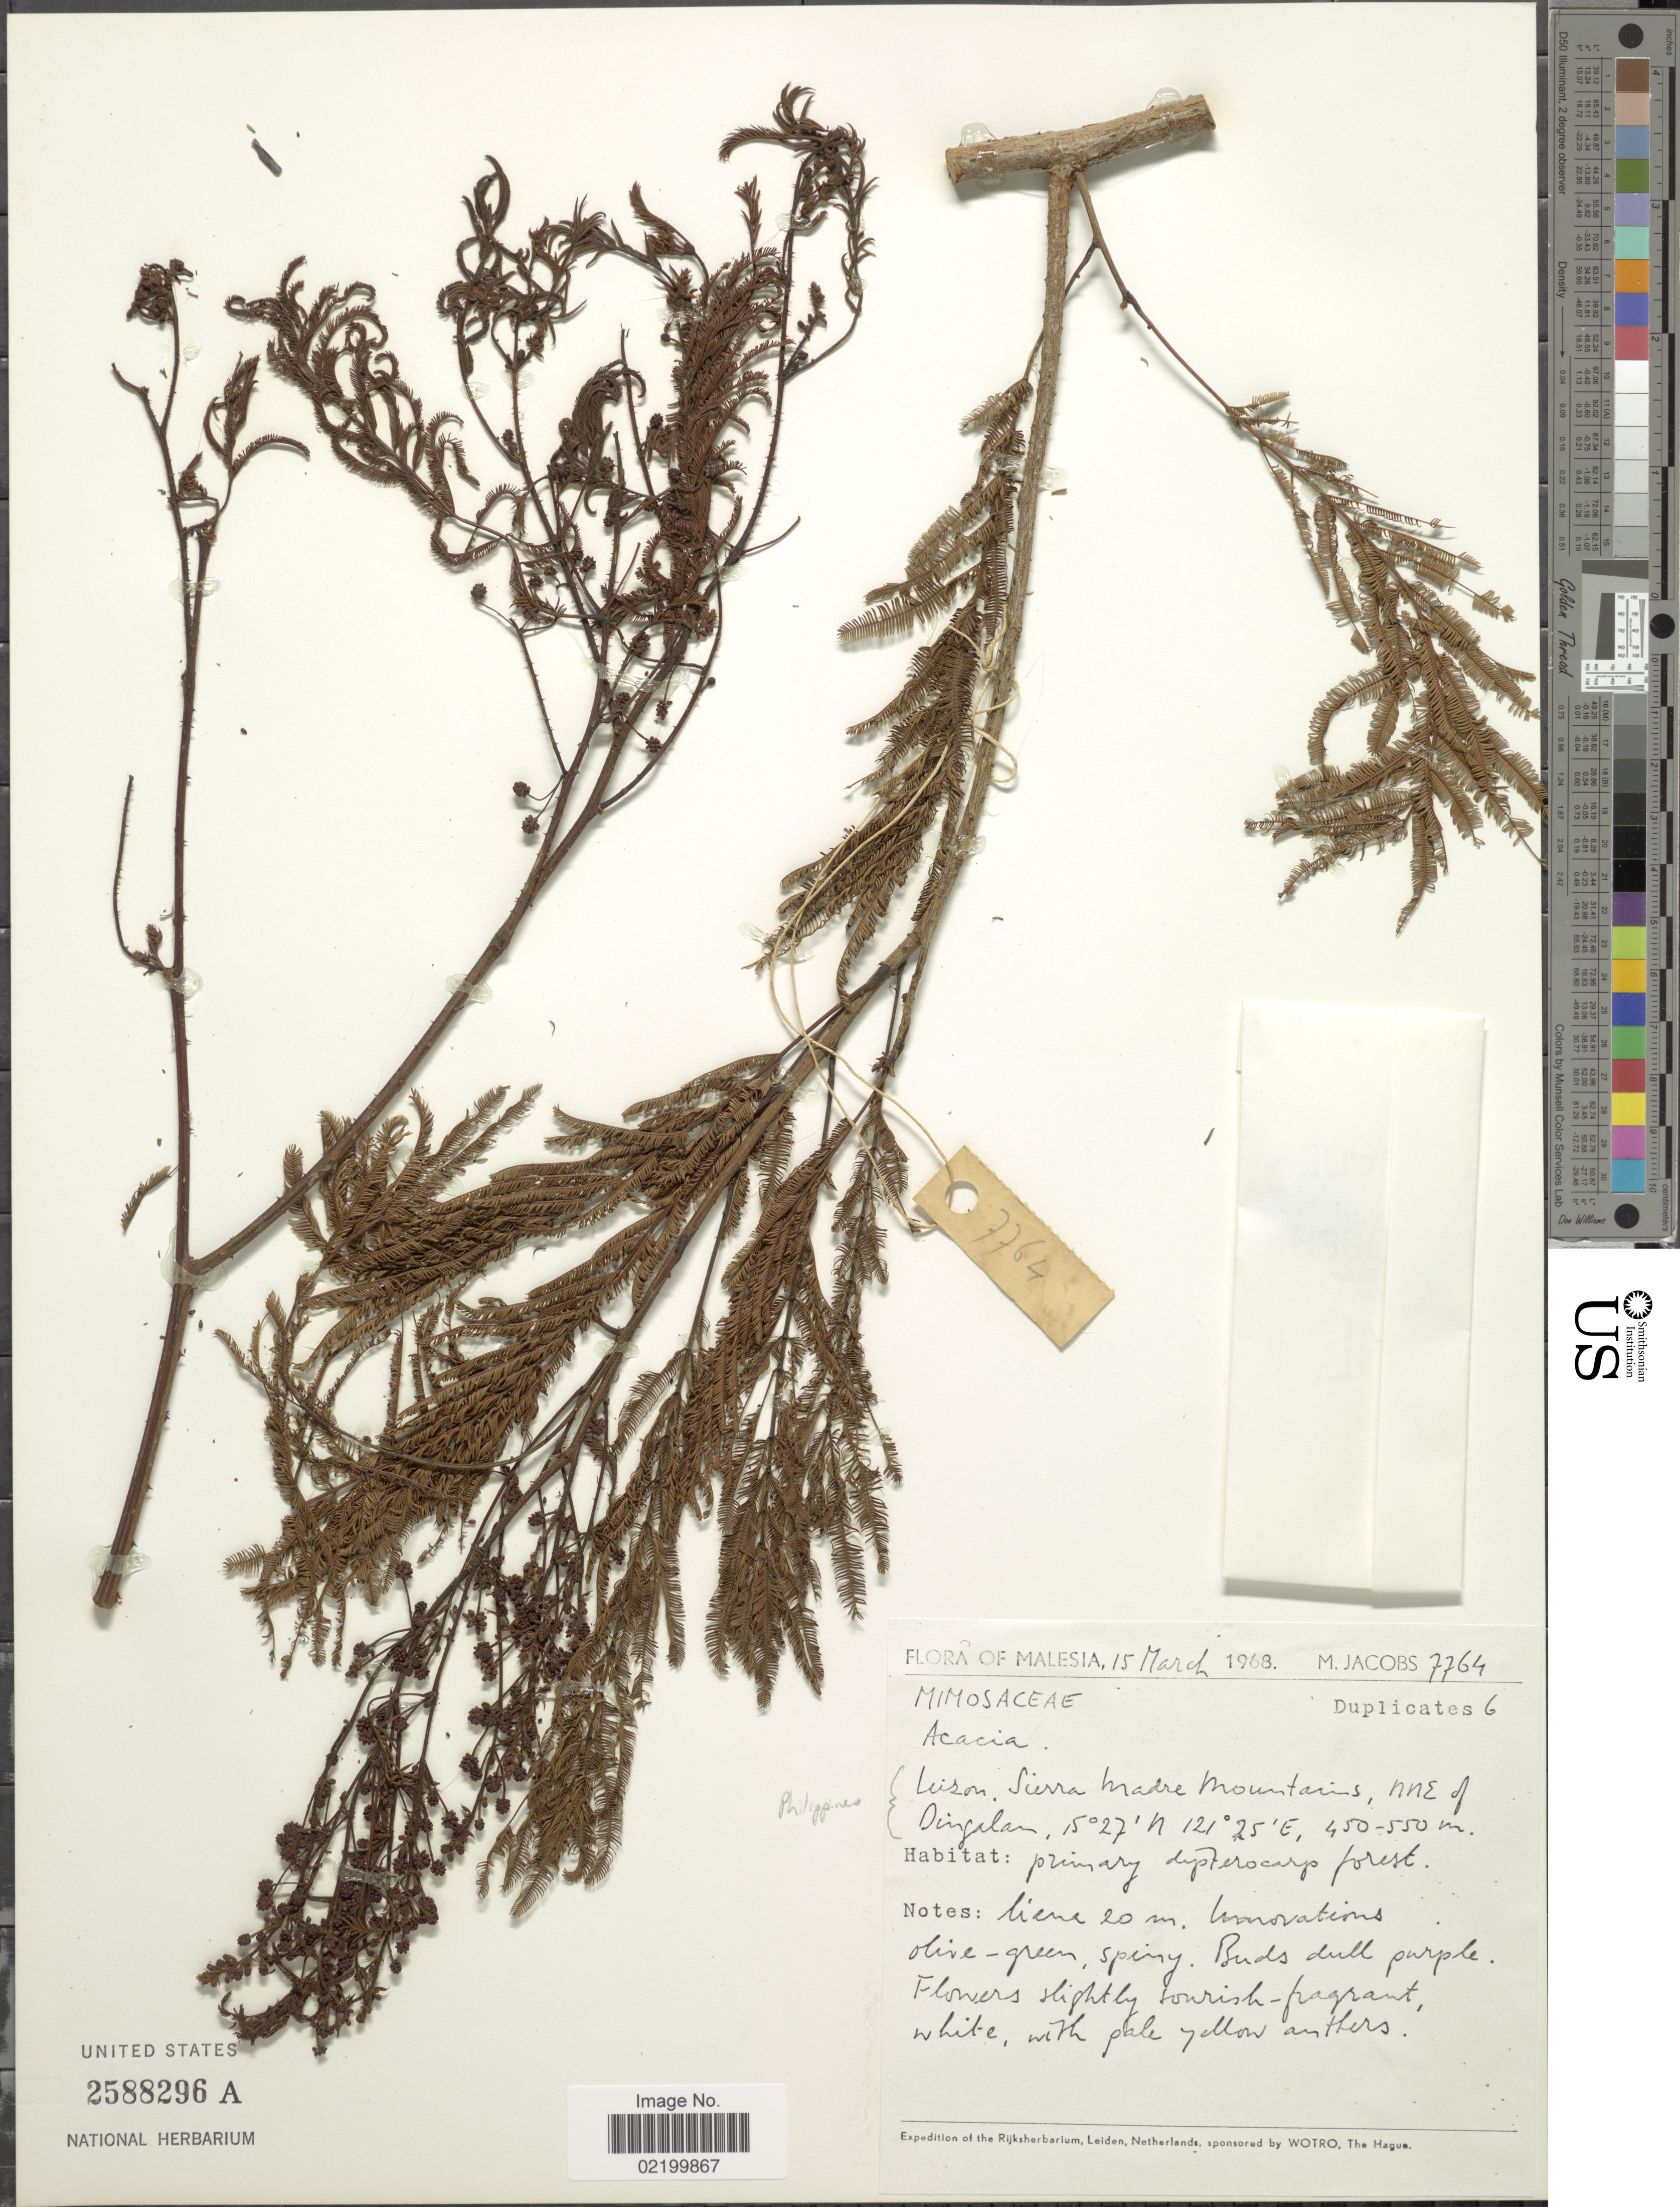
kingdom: Plantae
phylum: Tracheophyta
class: Magnoliopsida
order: Fabales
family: Fabaceae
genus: Senegalia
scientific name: Senegalia sulitii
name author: (I.C. Nielsen) Maslin et al.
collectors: M. Jacobs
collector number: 7764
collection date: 1968-03-15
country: Philippines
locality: Malesia. Luzon. Sierra Madre Mountains, NNE of Dingalan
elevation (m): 450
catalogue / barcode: US 2588269A